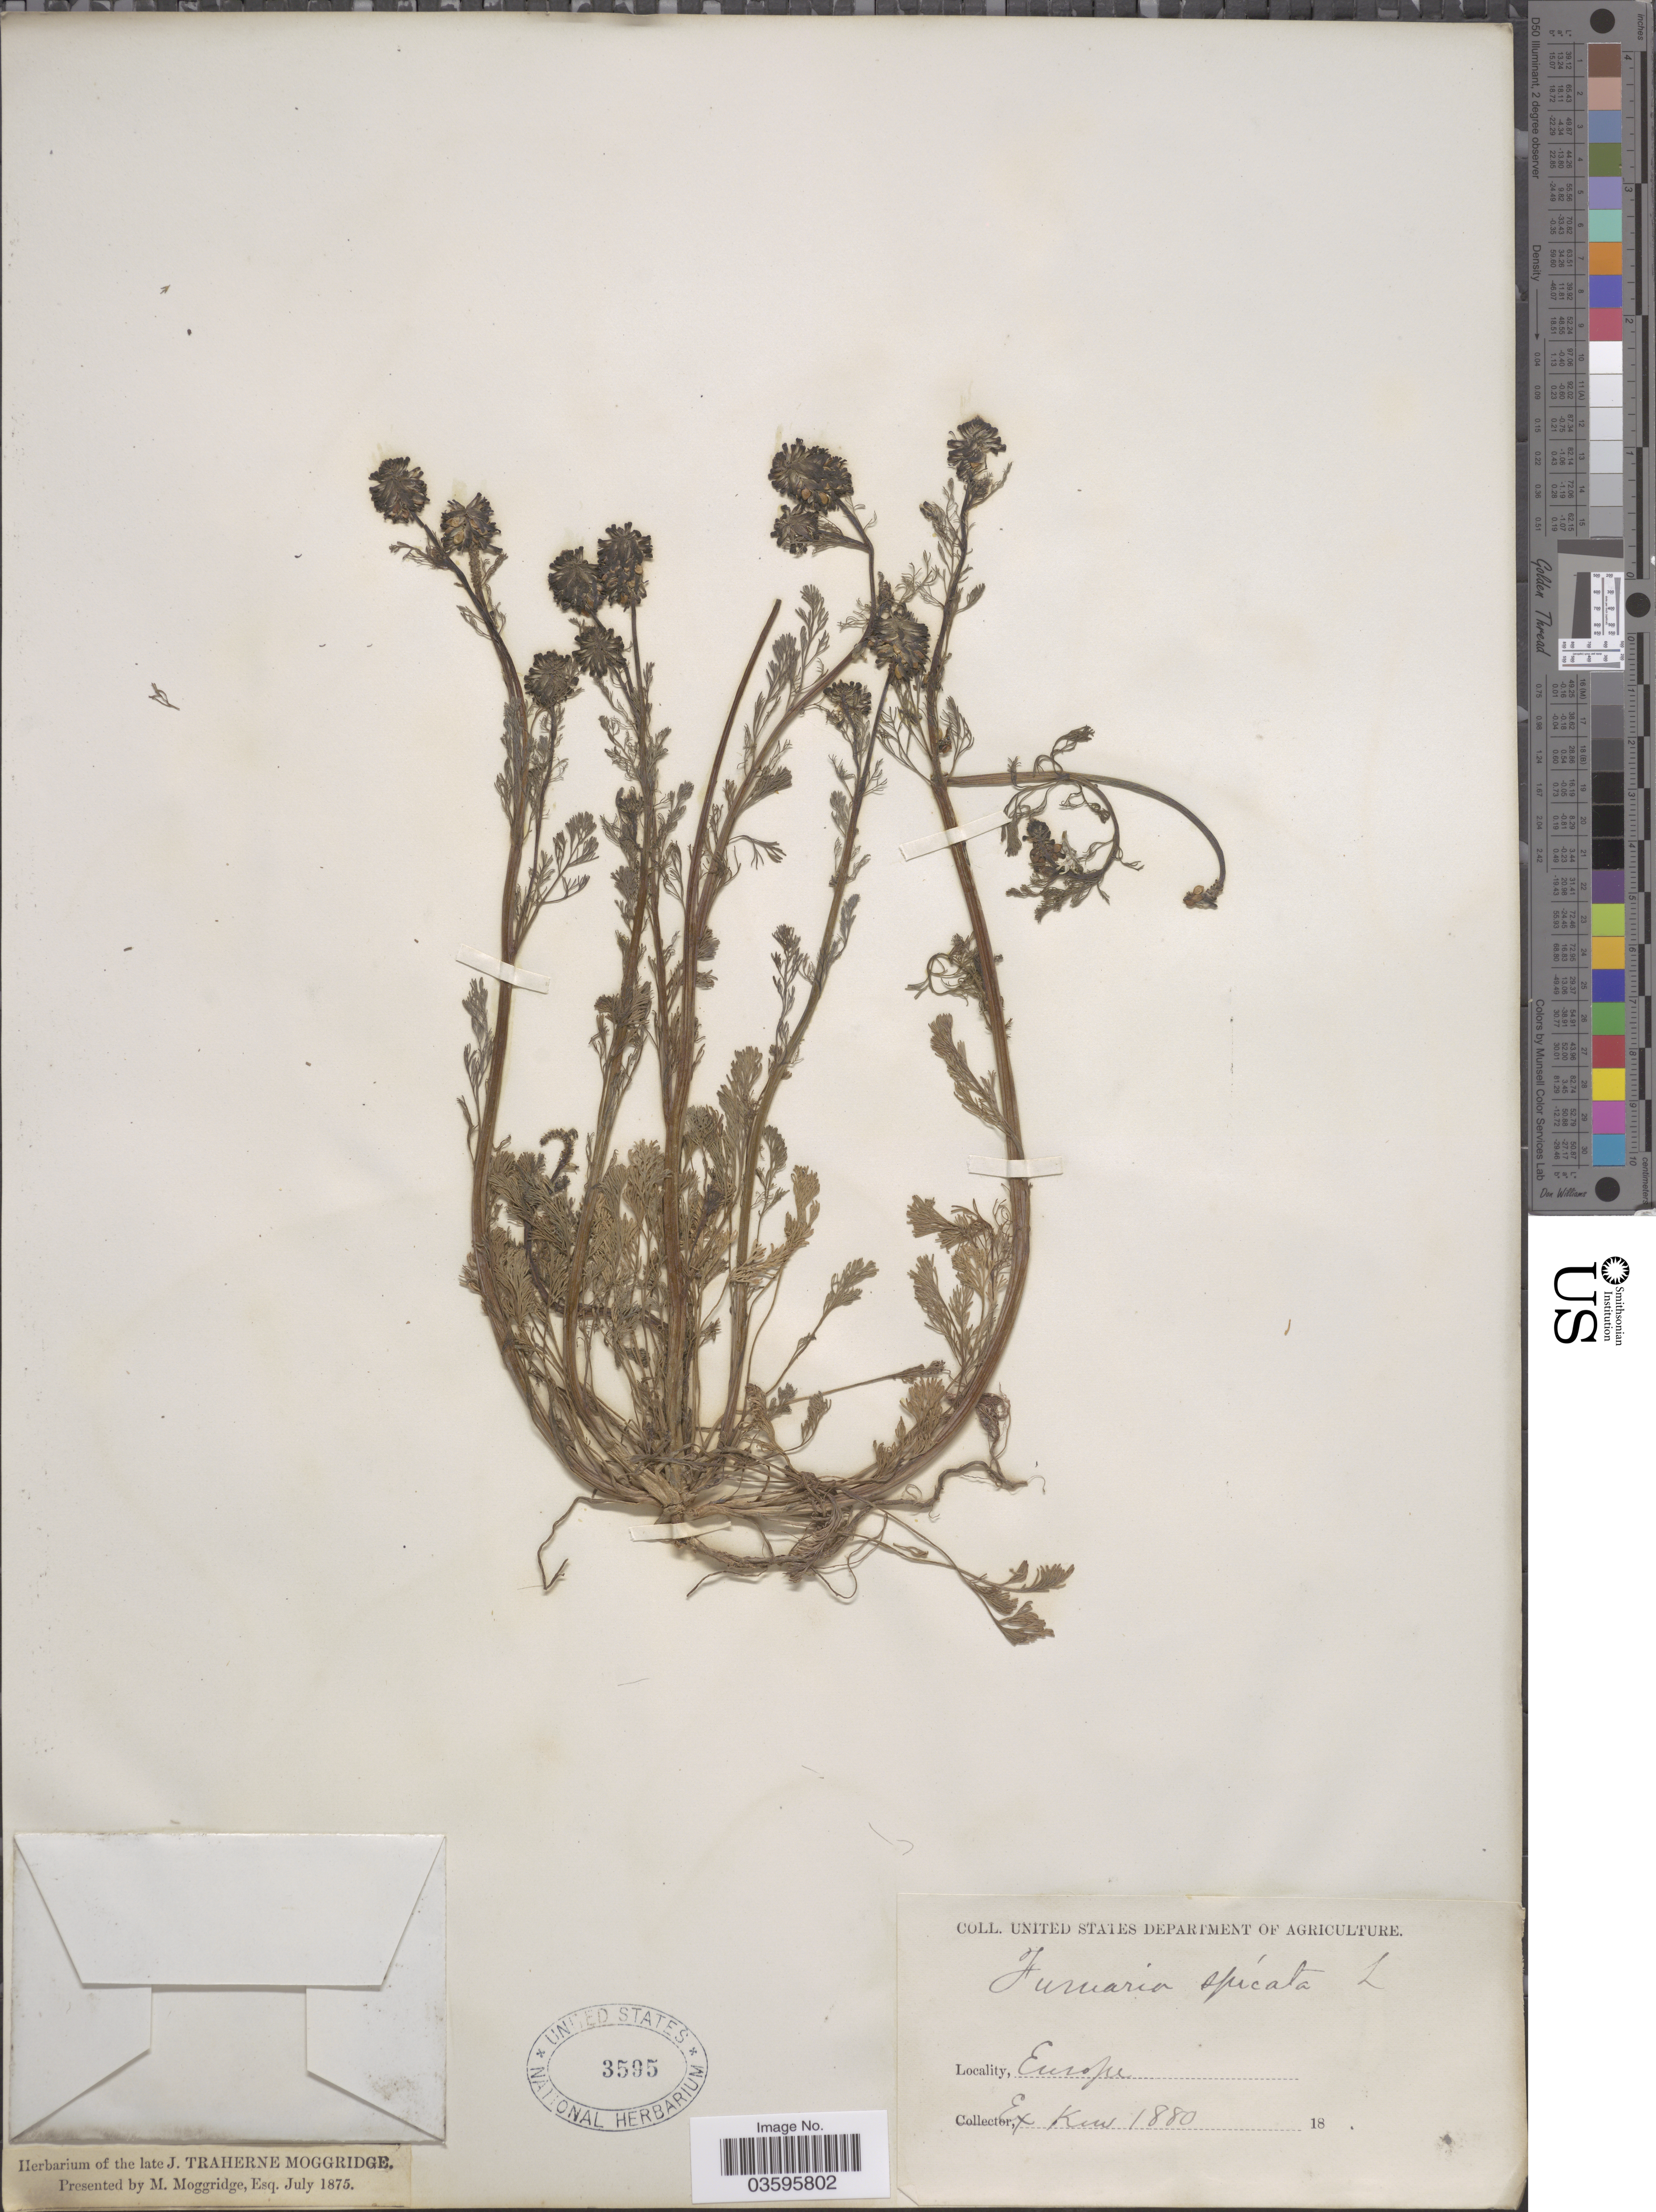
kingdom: Plantae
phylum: Tracheophyta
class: Magnoliopsida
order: Ranunculales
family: Papaveraceae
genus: Platycapnos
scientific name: Platycapnos spicatus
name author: (L.) Bernh.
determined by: Strong, M. T., (US), Smithsonian Institution - National Museum of Natural History (UNITED STATES)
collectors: M. Moggridge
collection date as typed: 18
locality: Europe.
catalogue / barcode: US 3595